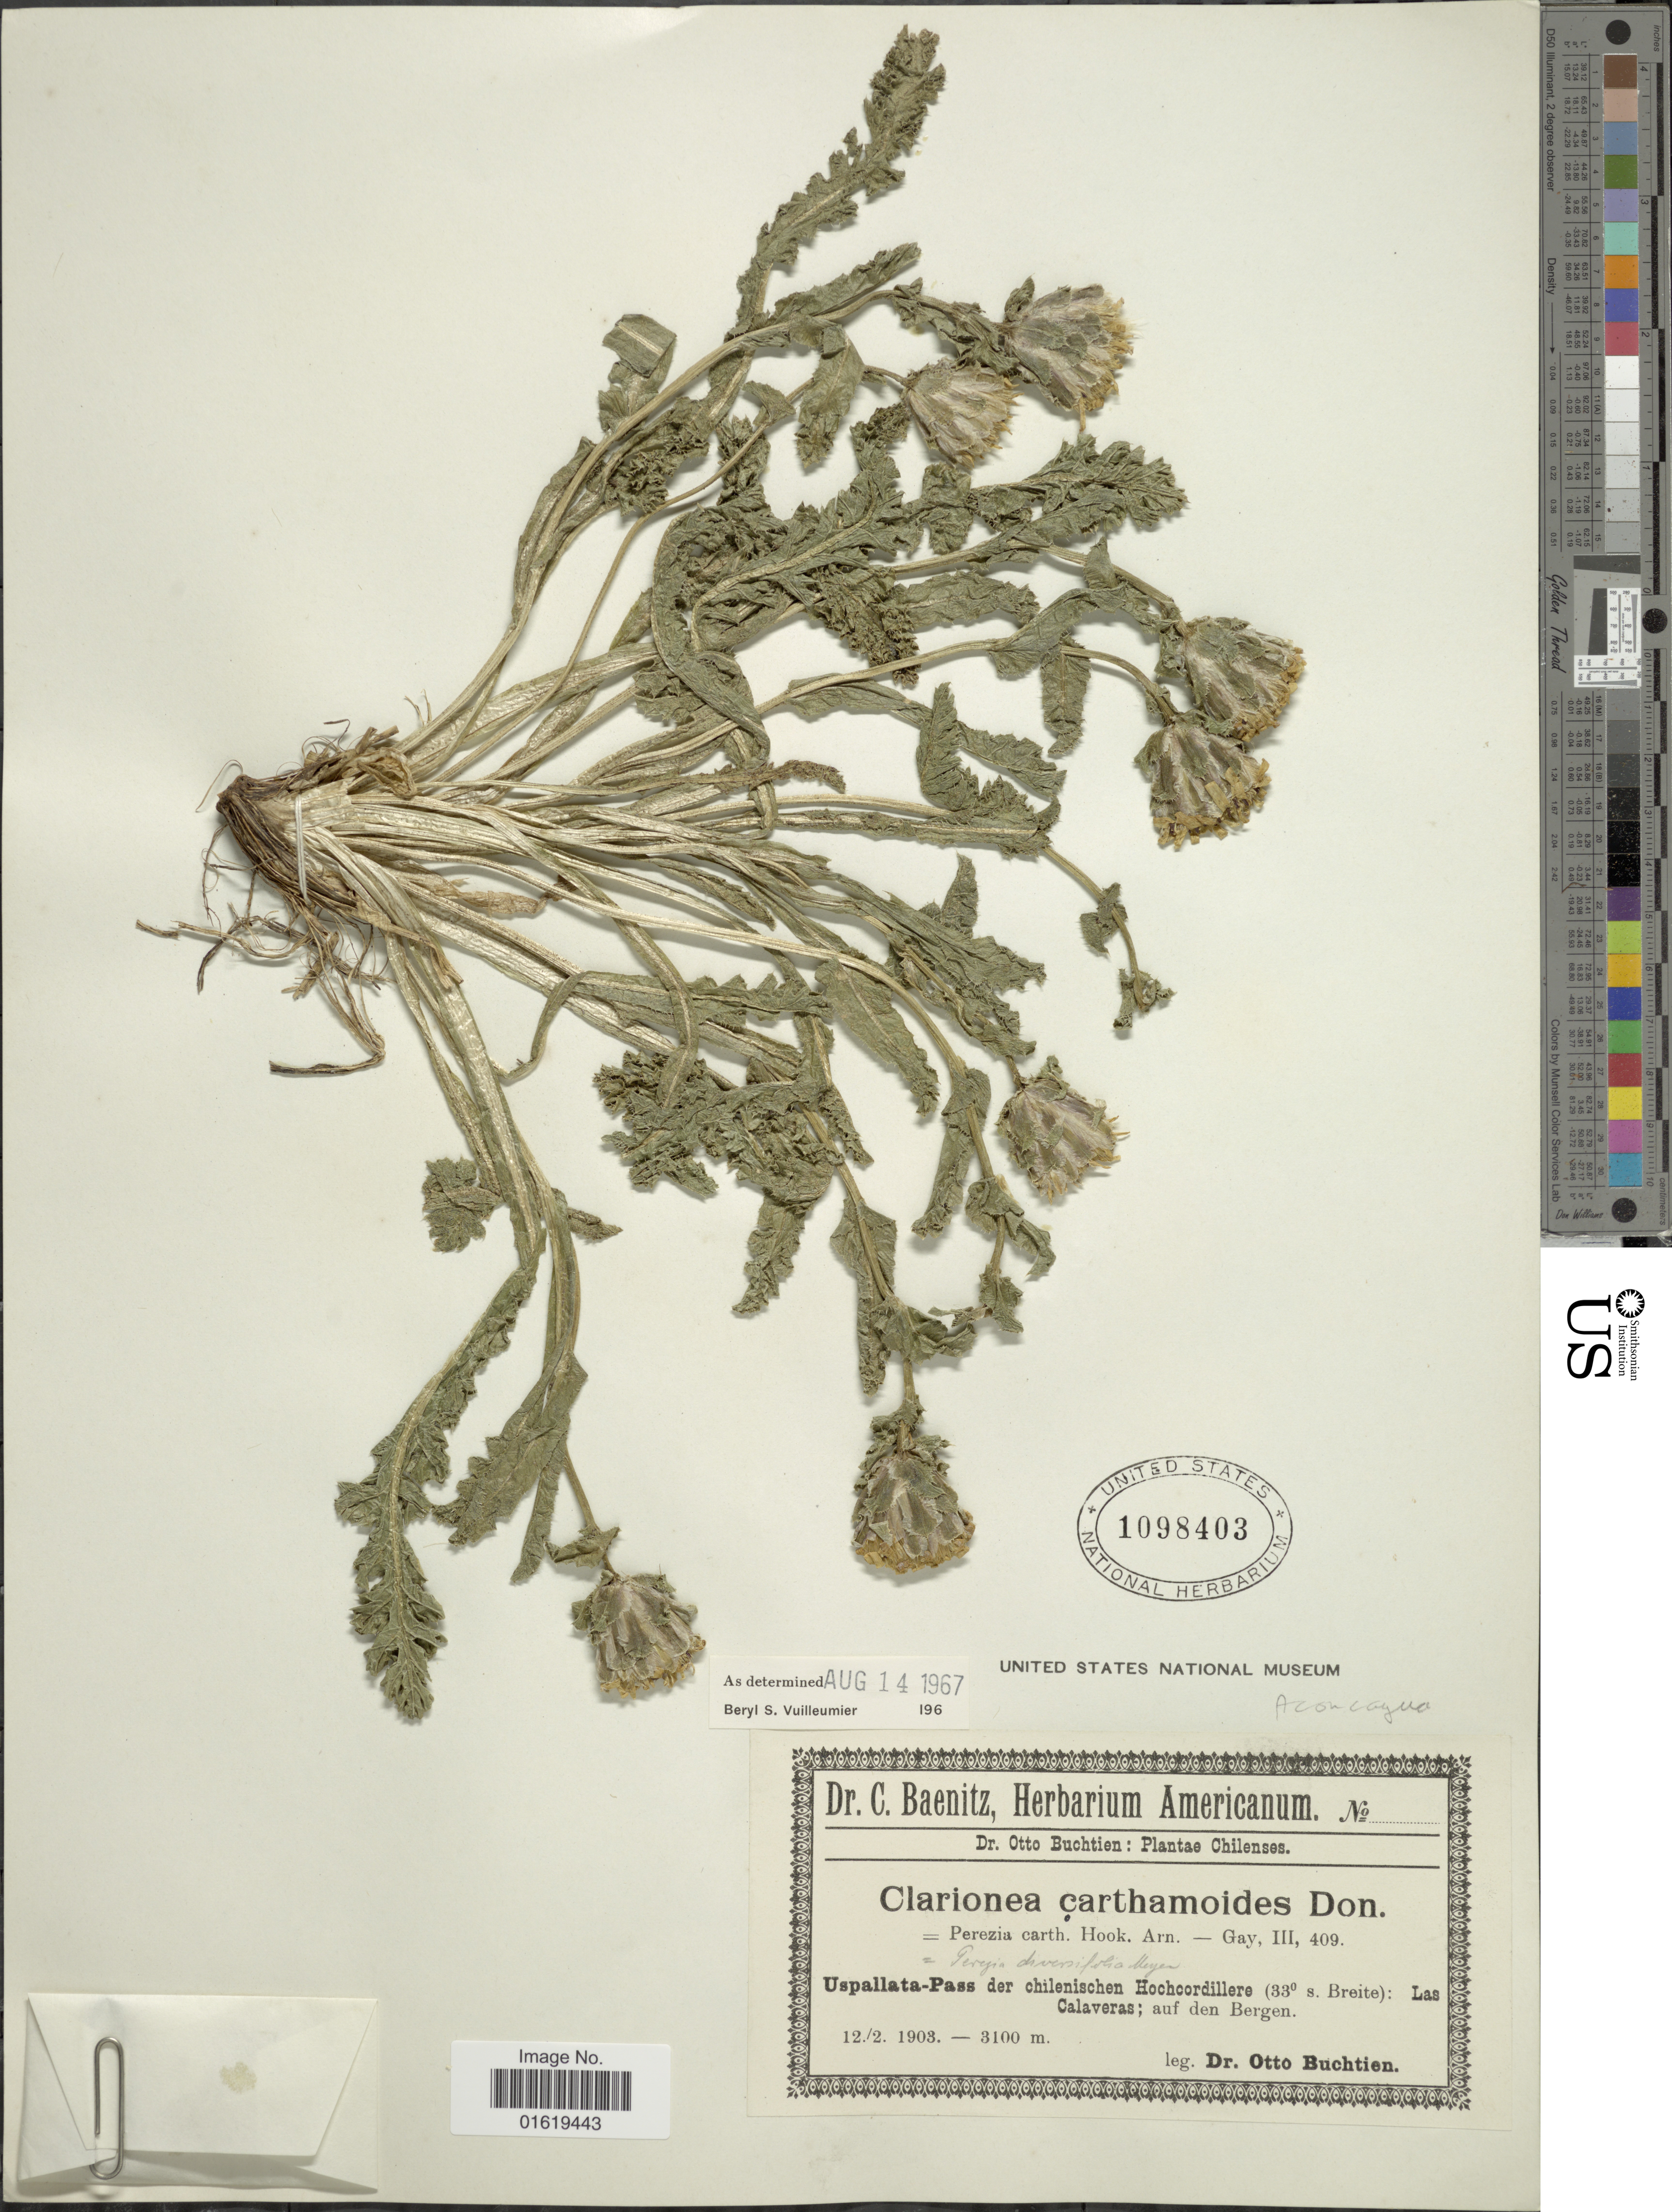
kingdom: Plantae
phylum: Tracheophyta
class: Magnoliopsida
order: Asterales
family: Asteraceae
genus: Perezia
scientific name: Perezia carthamoides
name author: (D. Don) Hook. & Arn.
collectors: O. Buchtien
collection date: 1903-02-12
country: Chile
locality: Uspallata-Pass der chilenischen Hochcordillere (33° s. Breite): Las Calaveras; auf den Bergen.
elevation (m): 3100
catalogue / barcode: US 1098403